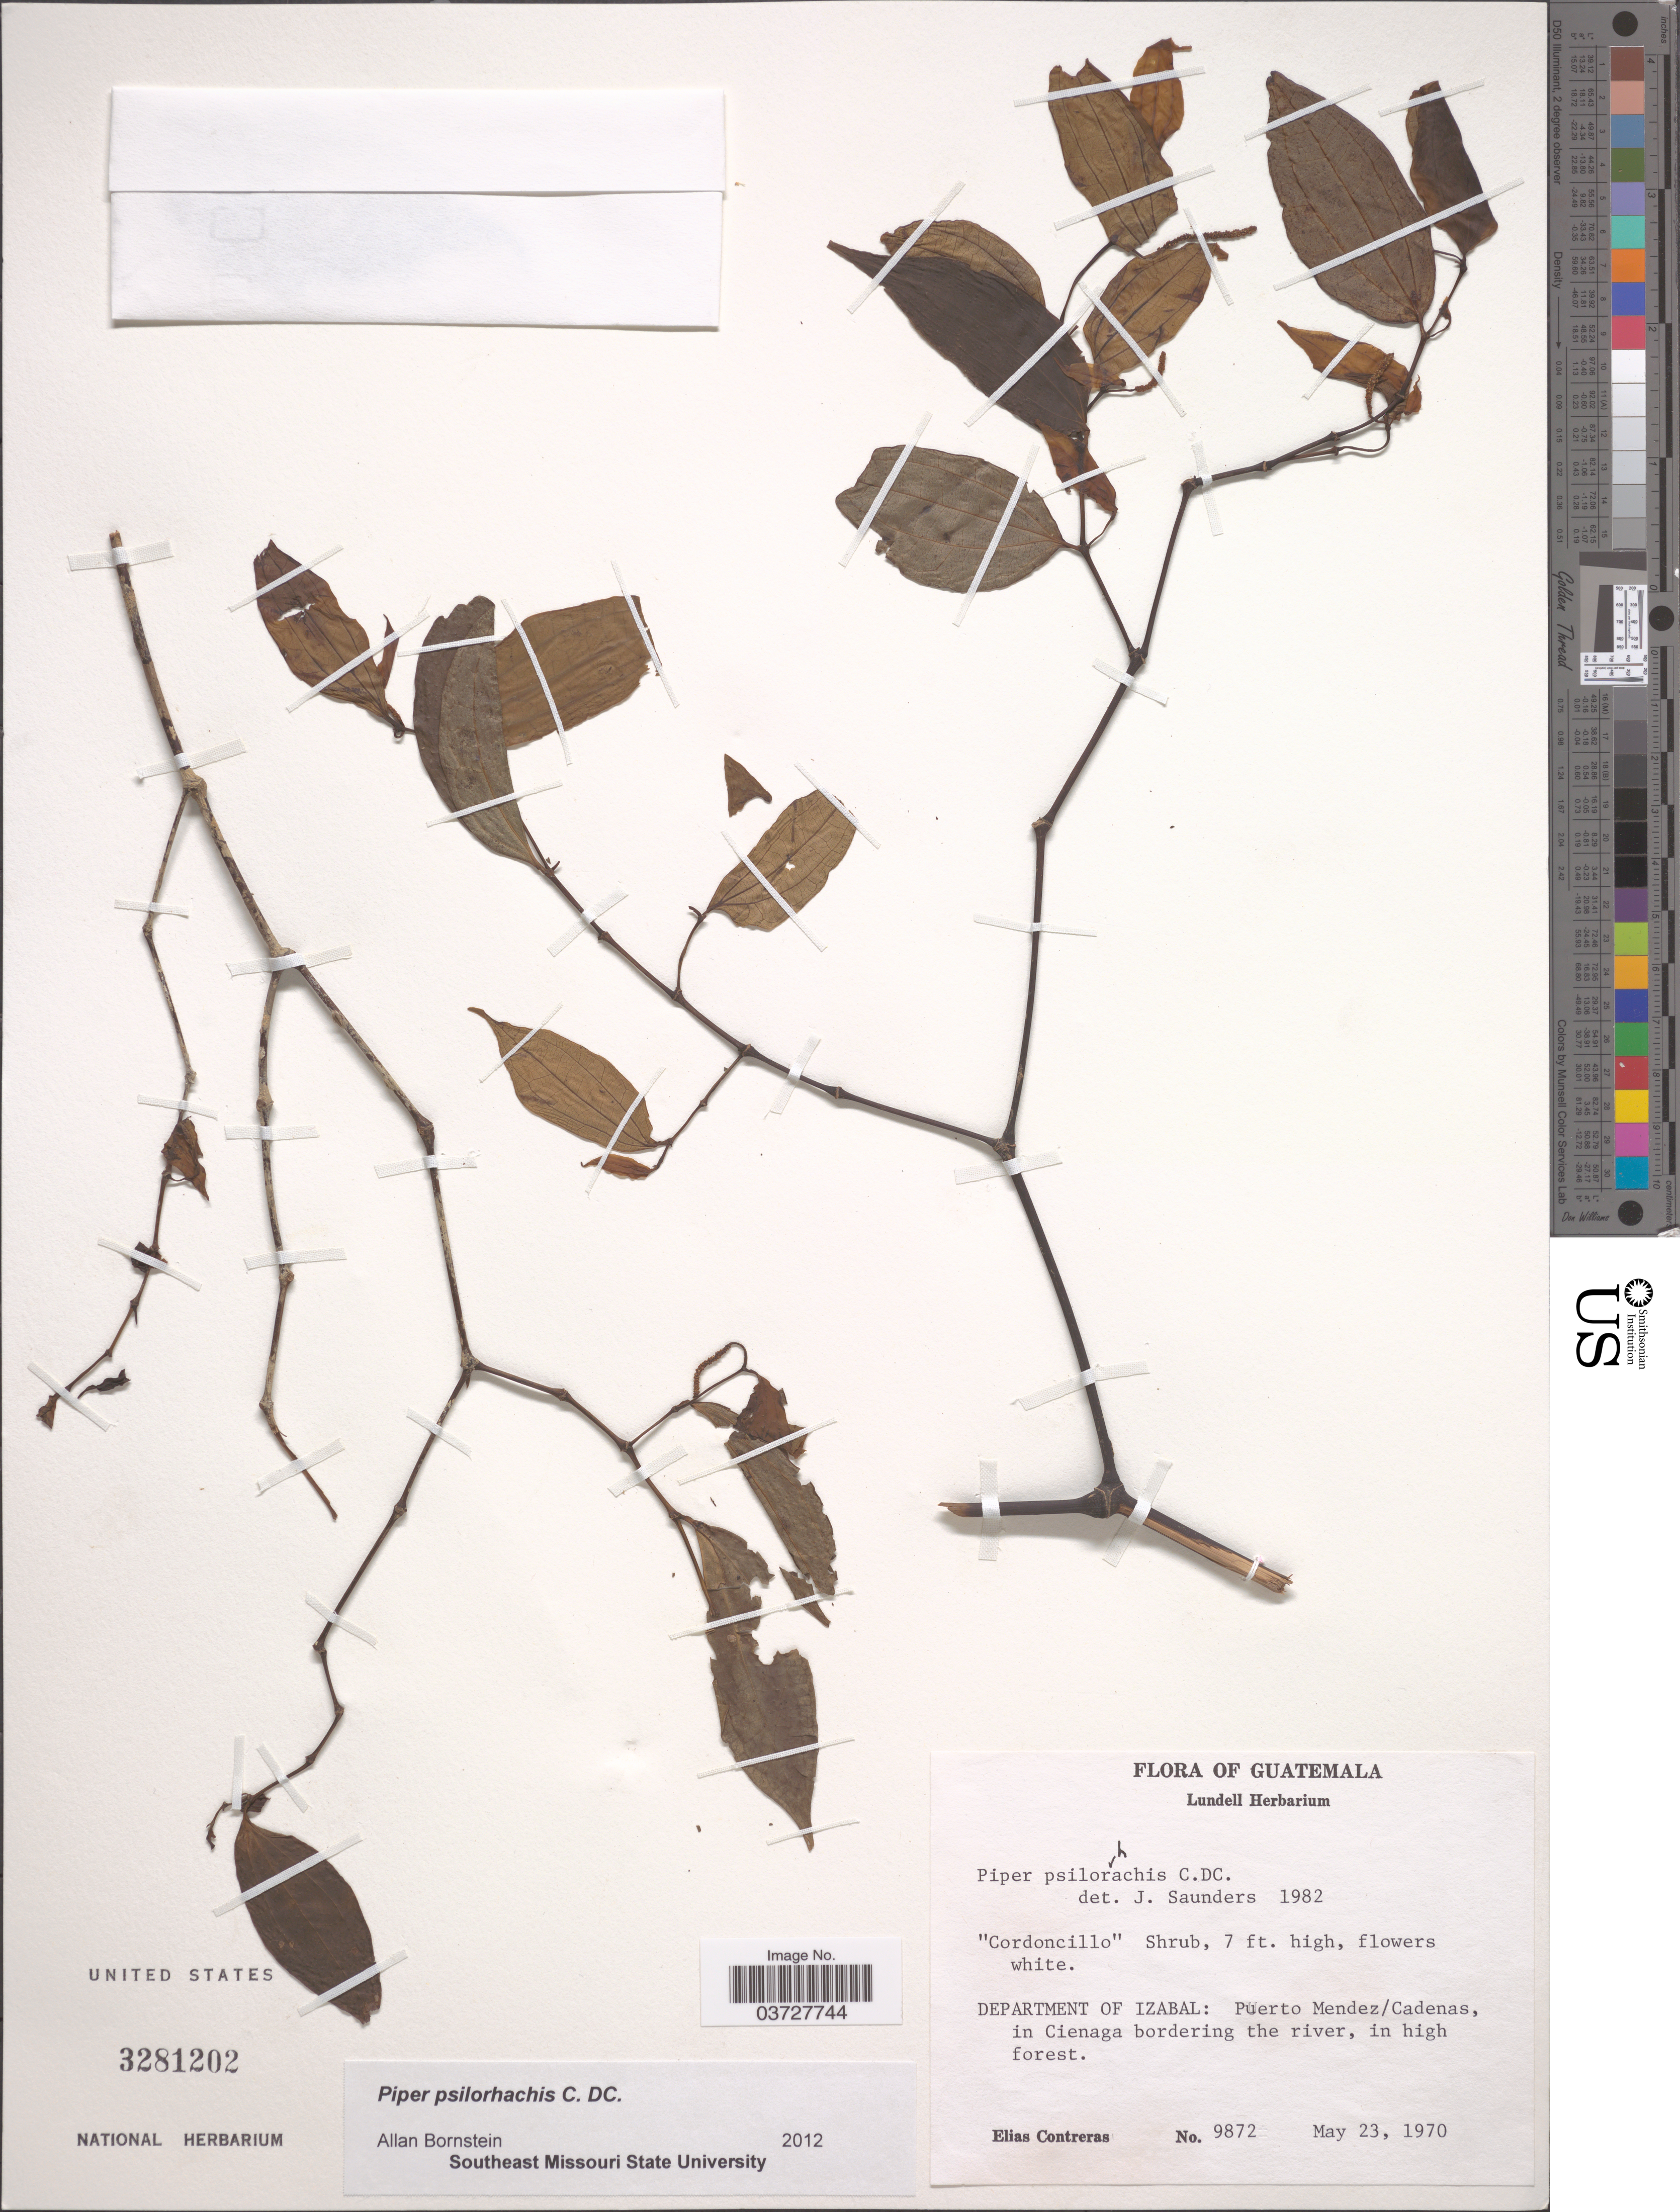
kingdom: Plantae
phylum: Tracheophyta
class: Magnoliopsida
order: Piperales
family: Piperaceae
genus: Piper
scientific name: Piper psilorhachis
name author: C. DC.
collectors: E. Contreras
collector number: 9872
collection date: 1970-05-23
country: Guatemala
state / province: Izabal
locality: Department of Izabal: Puerto Mendez/Cadenas, in Cienaga bordering the river, in high forest.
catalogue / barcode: US 3281202